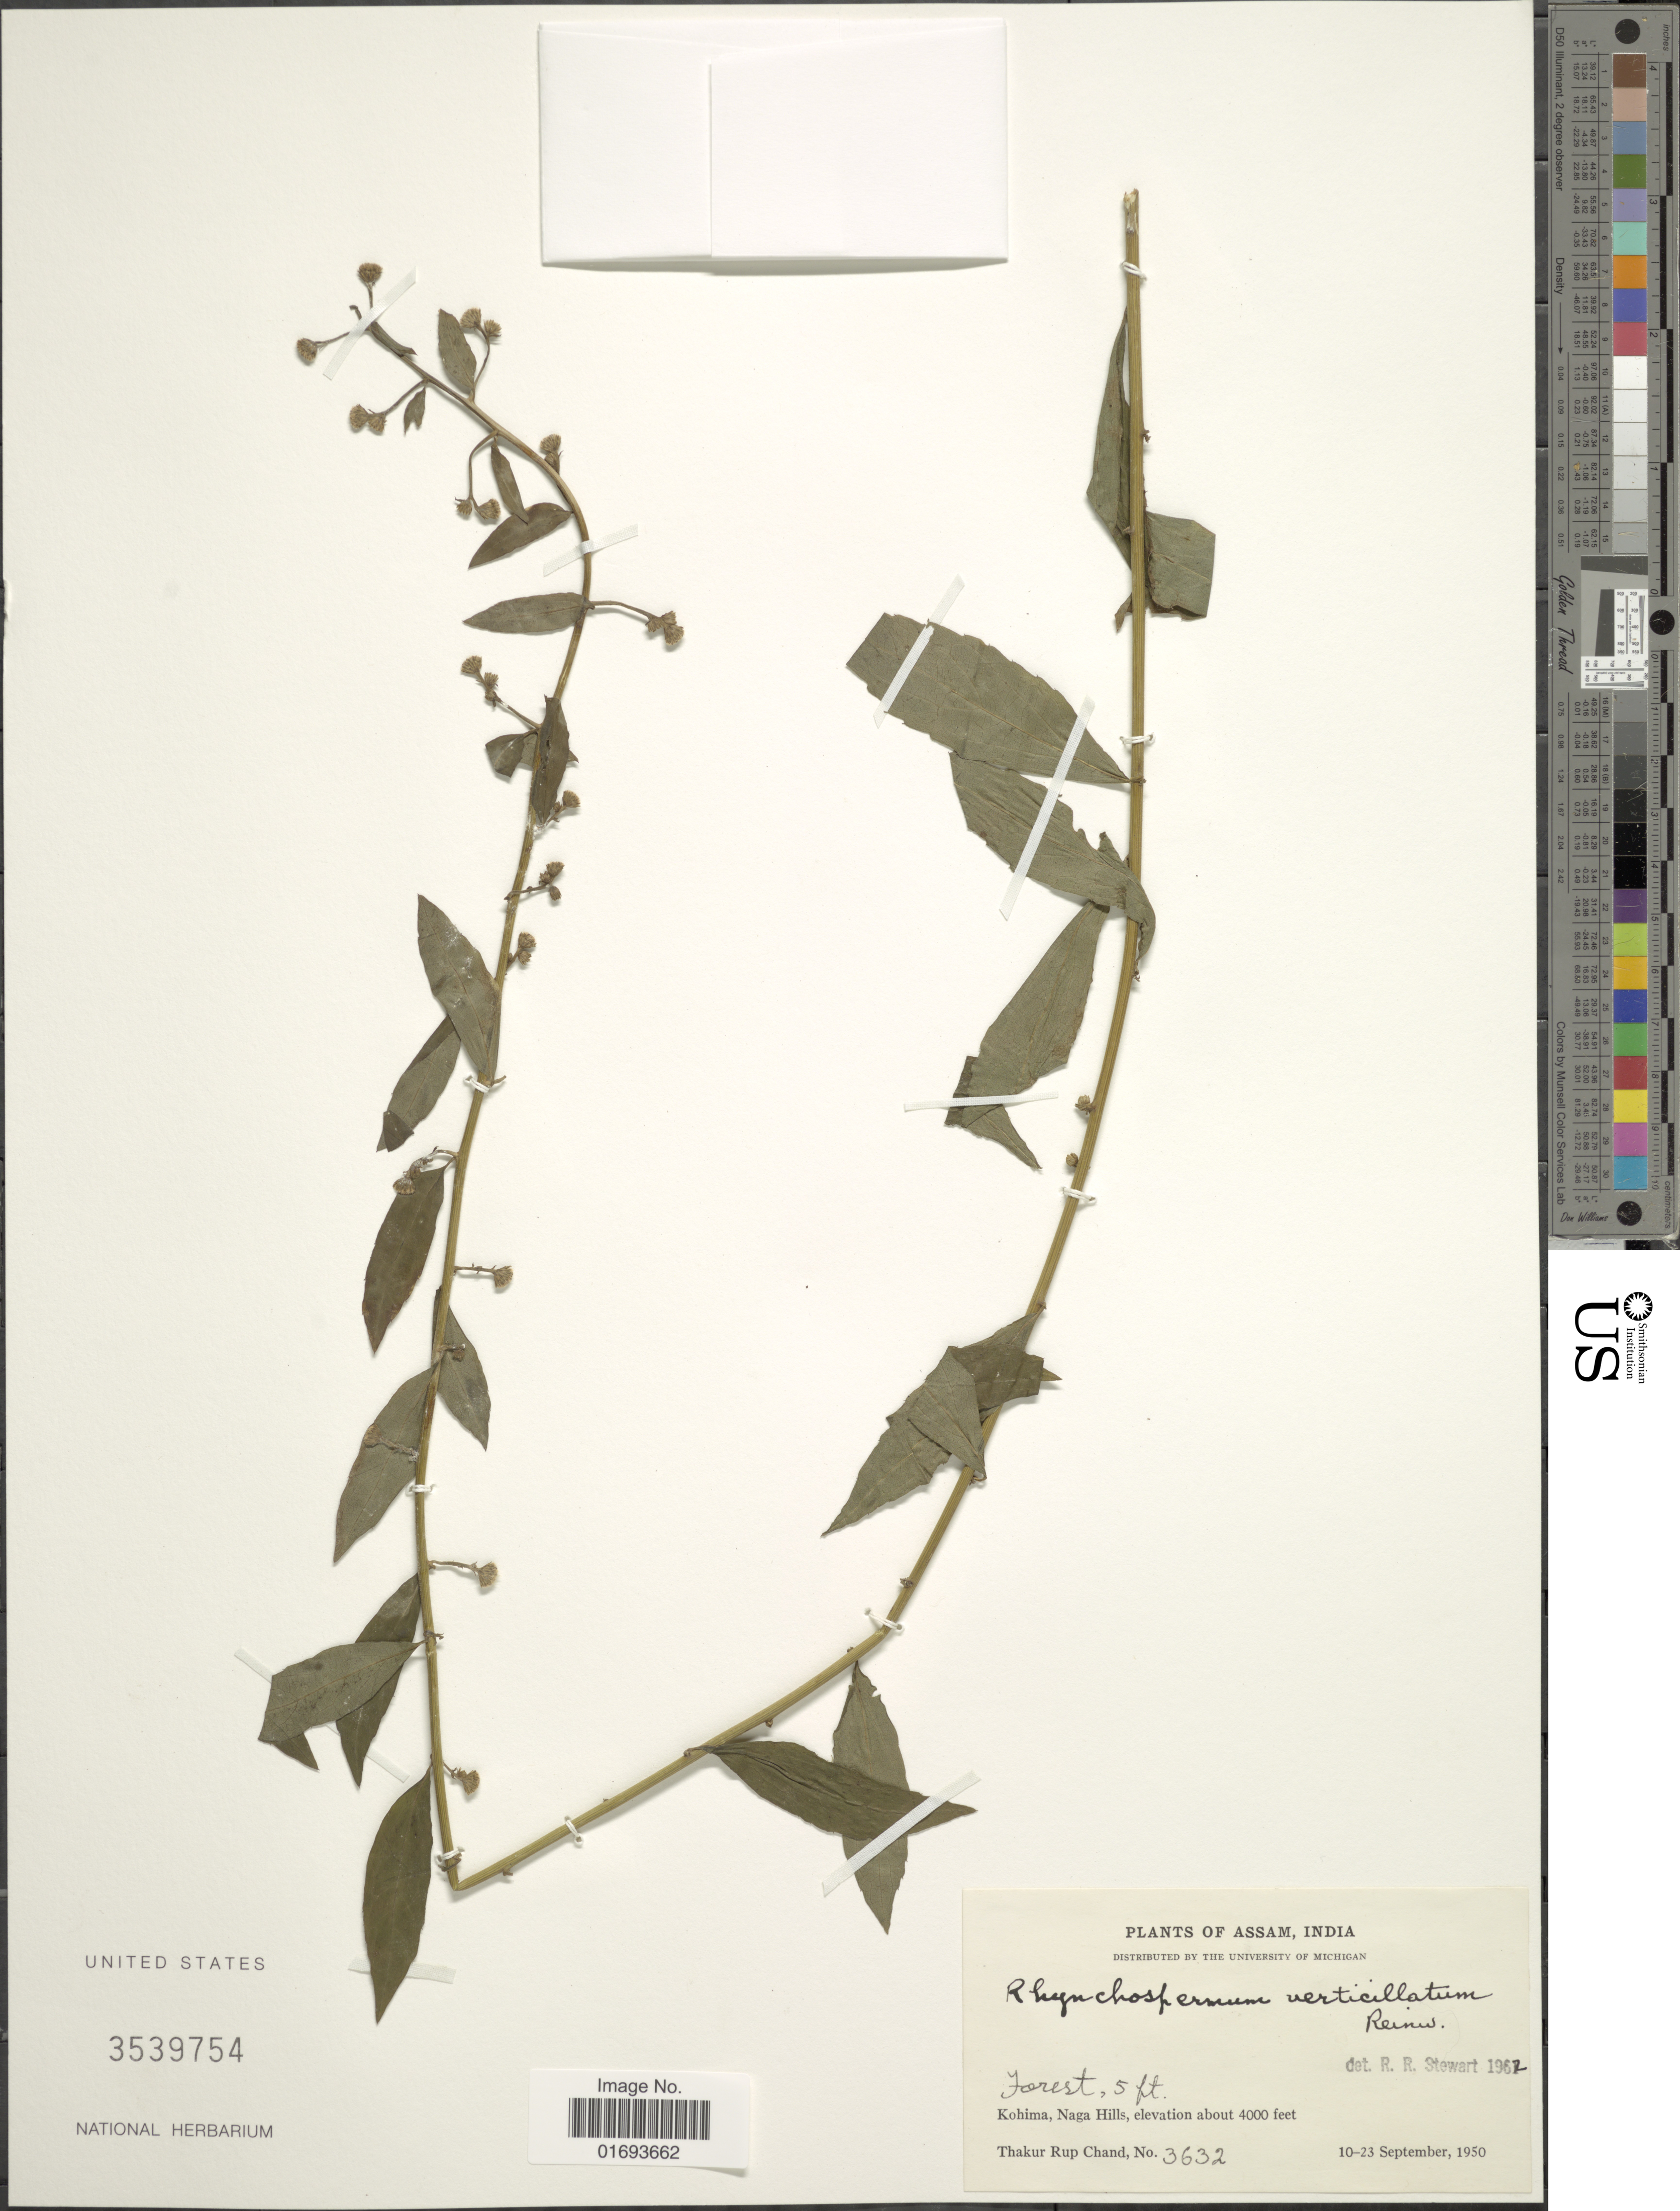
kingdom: Plantae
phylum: Tracheophyta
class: Magnoliopsida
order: Asterales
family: Asteraceae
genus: Rhynchospermum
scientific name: Rhynchospermum verticillatum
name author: Reinw.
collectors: T. R. Chand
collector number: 3632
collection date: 1950-09-10/1950-09-23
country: India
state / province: Nagaland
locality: Assam, India. Kohima, Naga Hills,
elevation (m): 1219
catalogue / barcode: US 3539754